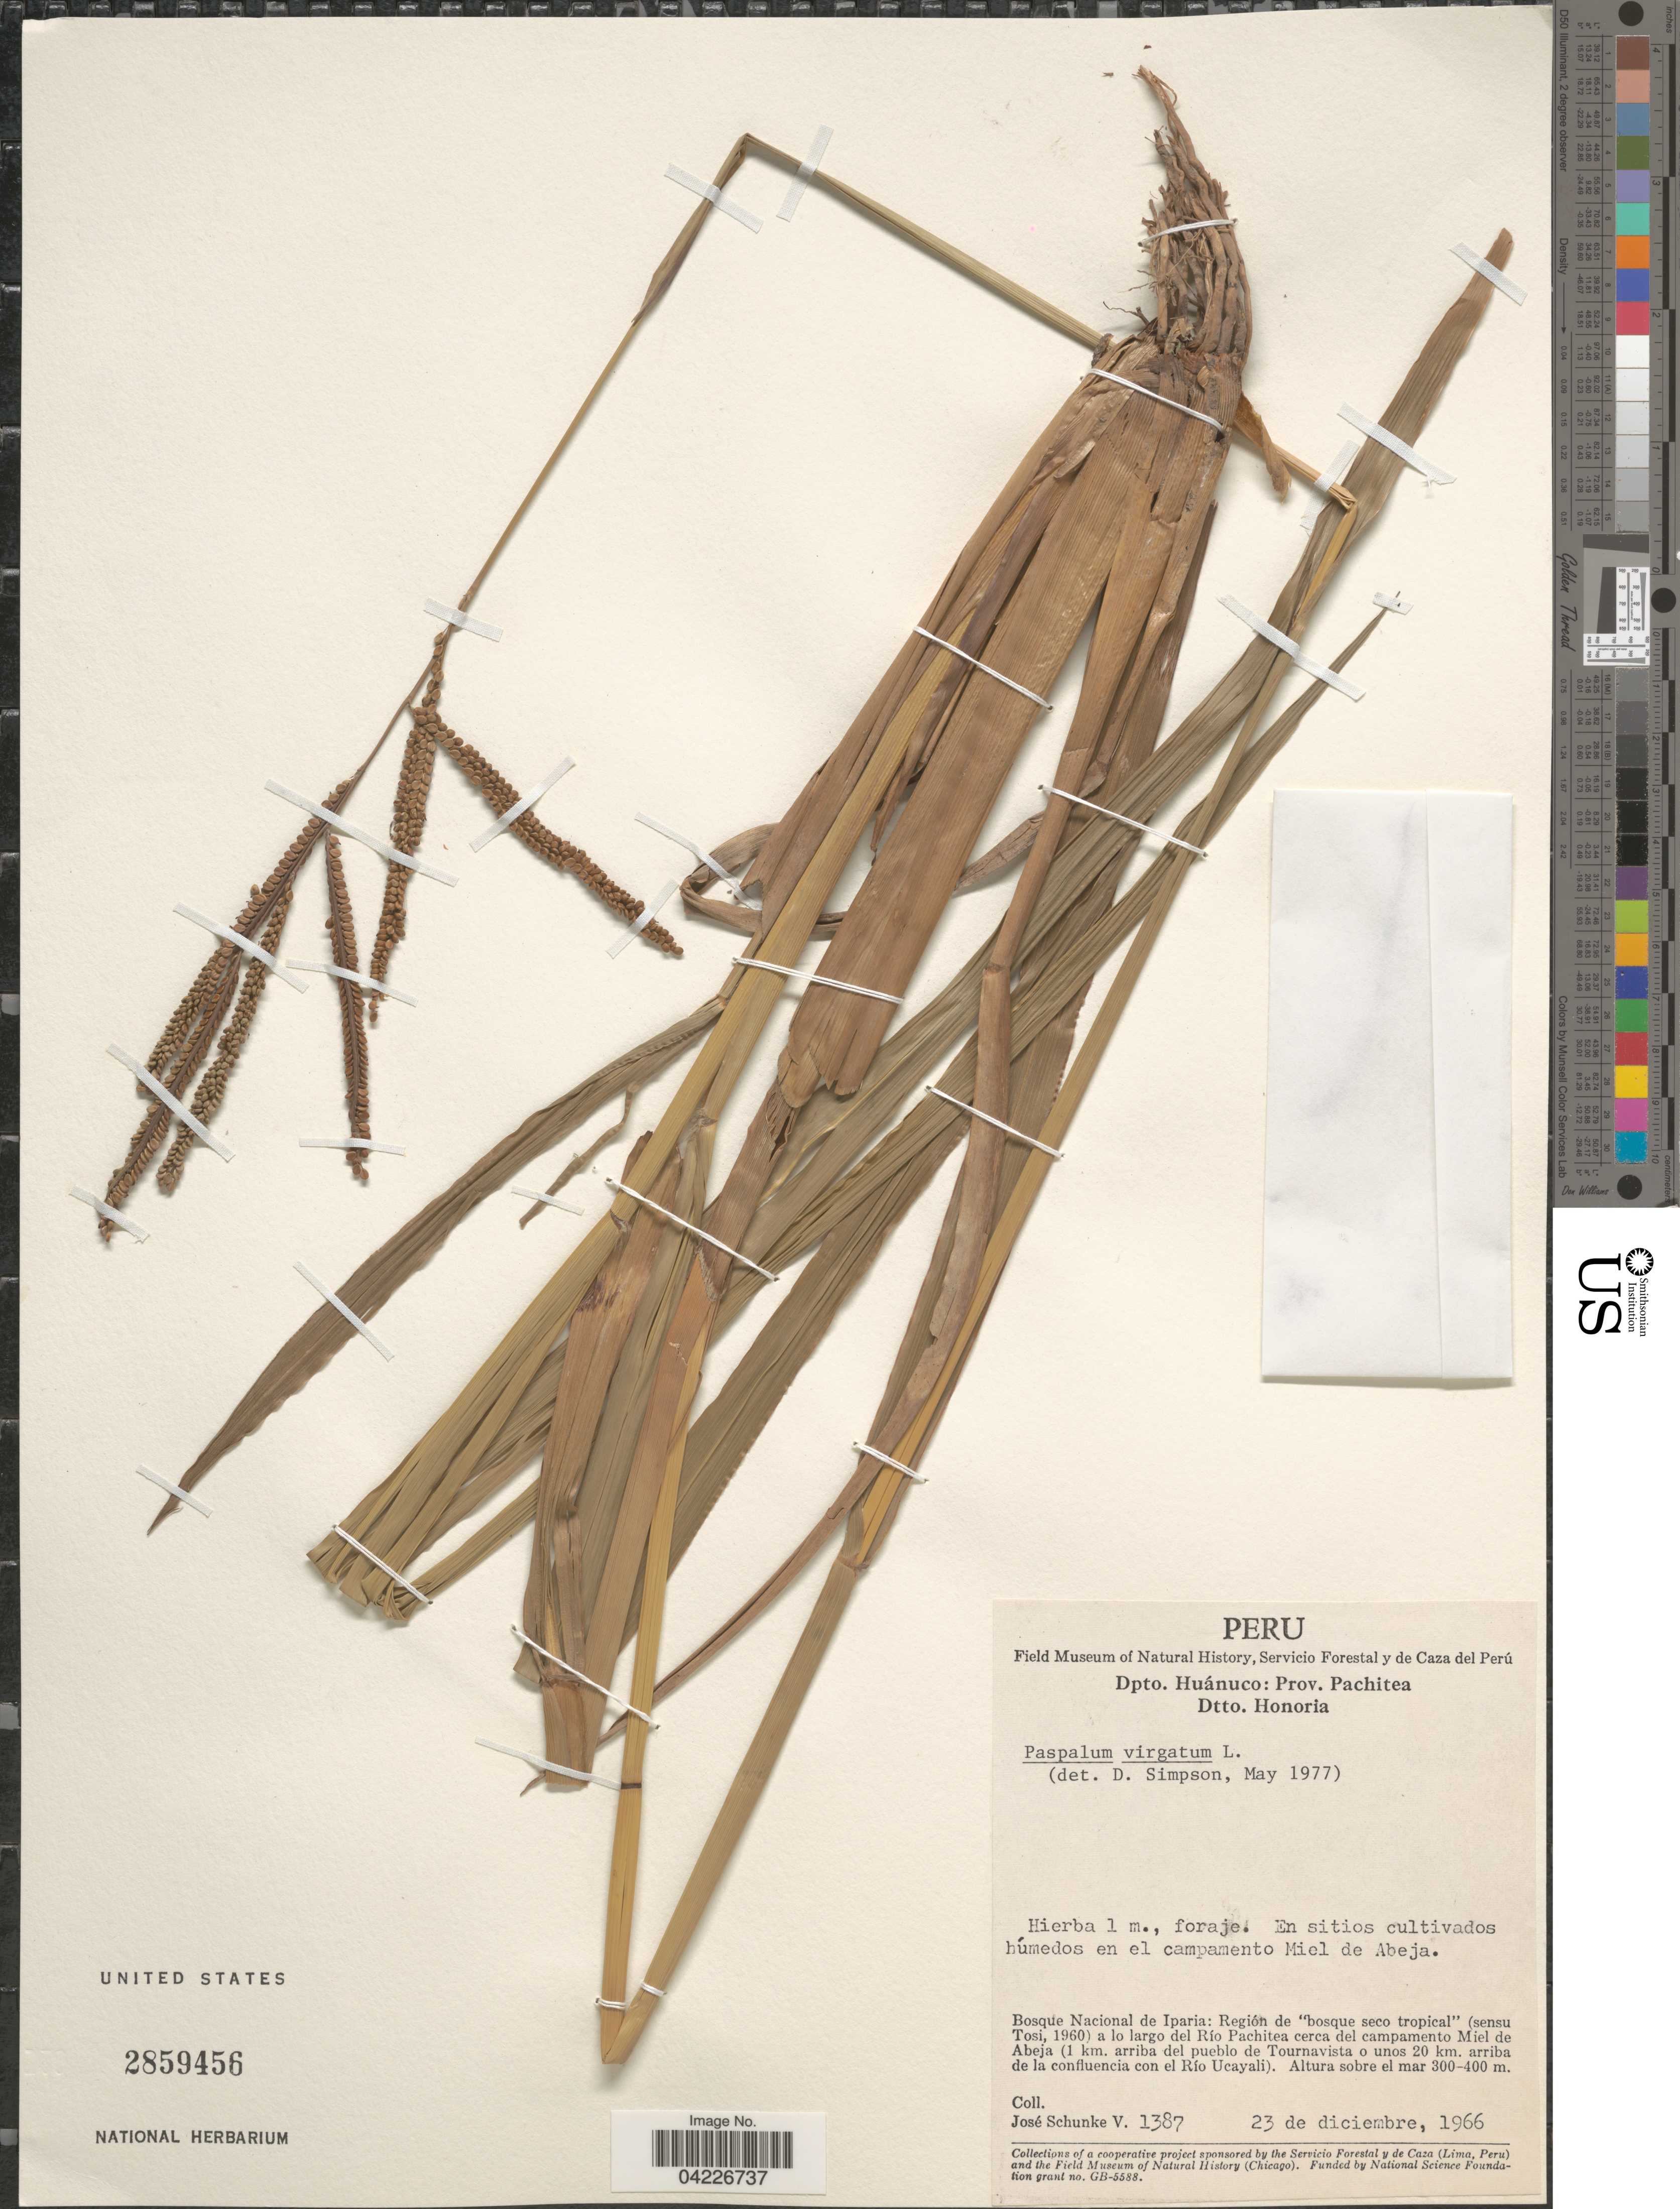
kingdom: Plantae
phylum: Tracheophyta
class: Liliopsida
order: Poales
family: Poaceae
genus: Paspalum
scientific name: Paspalum virgatum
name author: L.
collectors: J. Schunke Vigo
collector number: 1387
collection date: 1966-12-23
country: Peru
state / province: Huánuco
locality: Dpto. Huánuco: Prov. Pachitea. Dtto. Honoria. Bosque Nacional de Iparia: Región de "bosque seco tropical" (sensu Tosi, 1960) a lo largo del Río Pachitea cerca del campamento Miel de Abeja (1 km. arriba del pueblo de Tournavista o unos 20 km. arriba de la confluencia con el Río Ucayali).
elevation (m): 300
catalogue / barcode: US 2859456